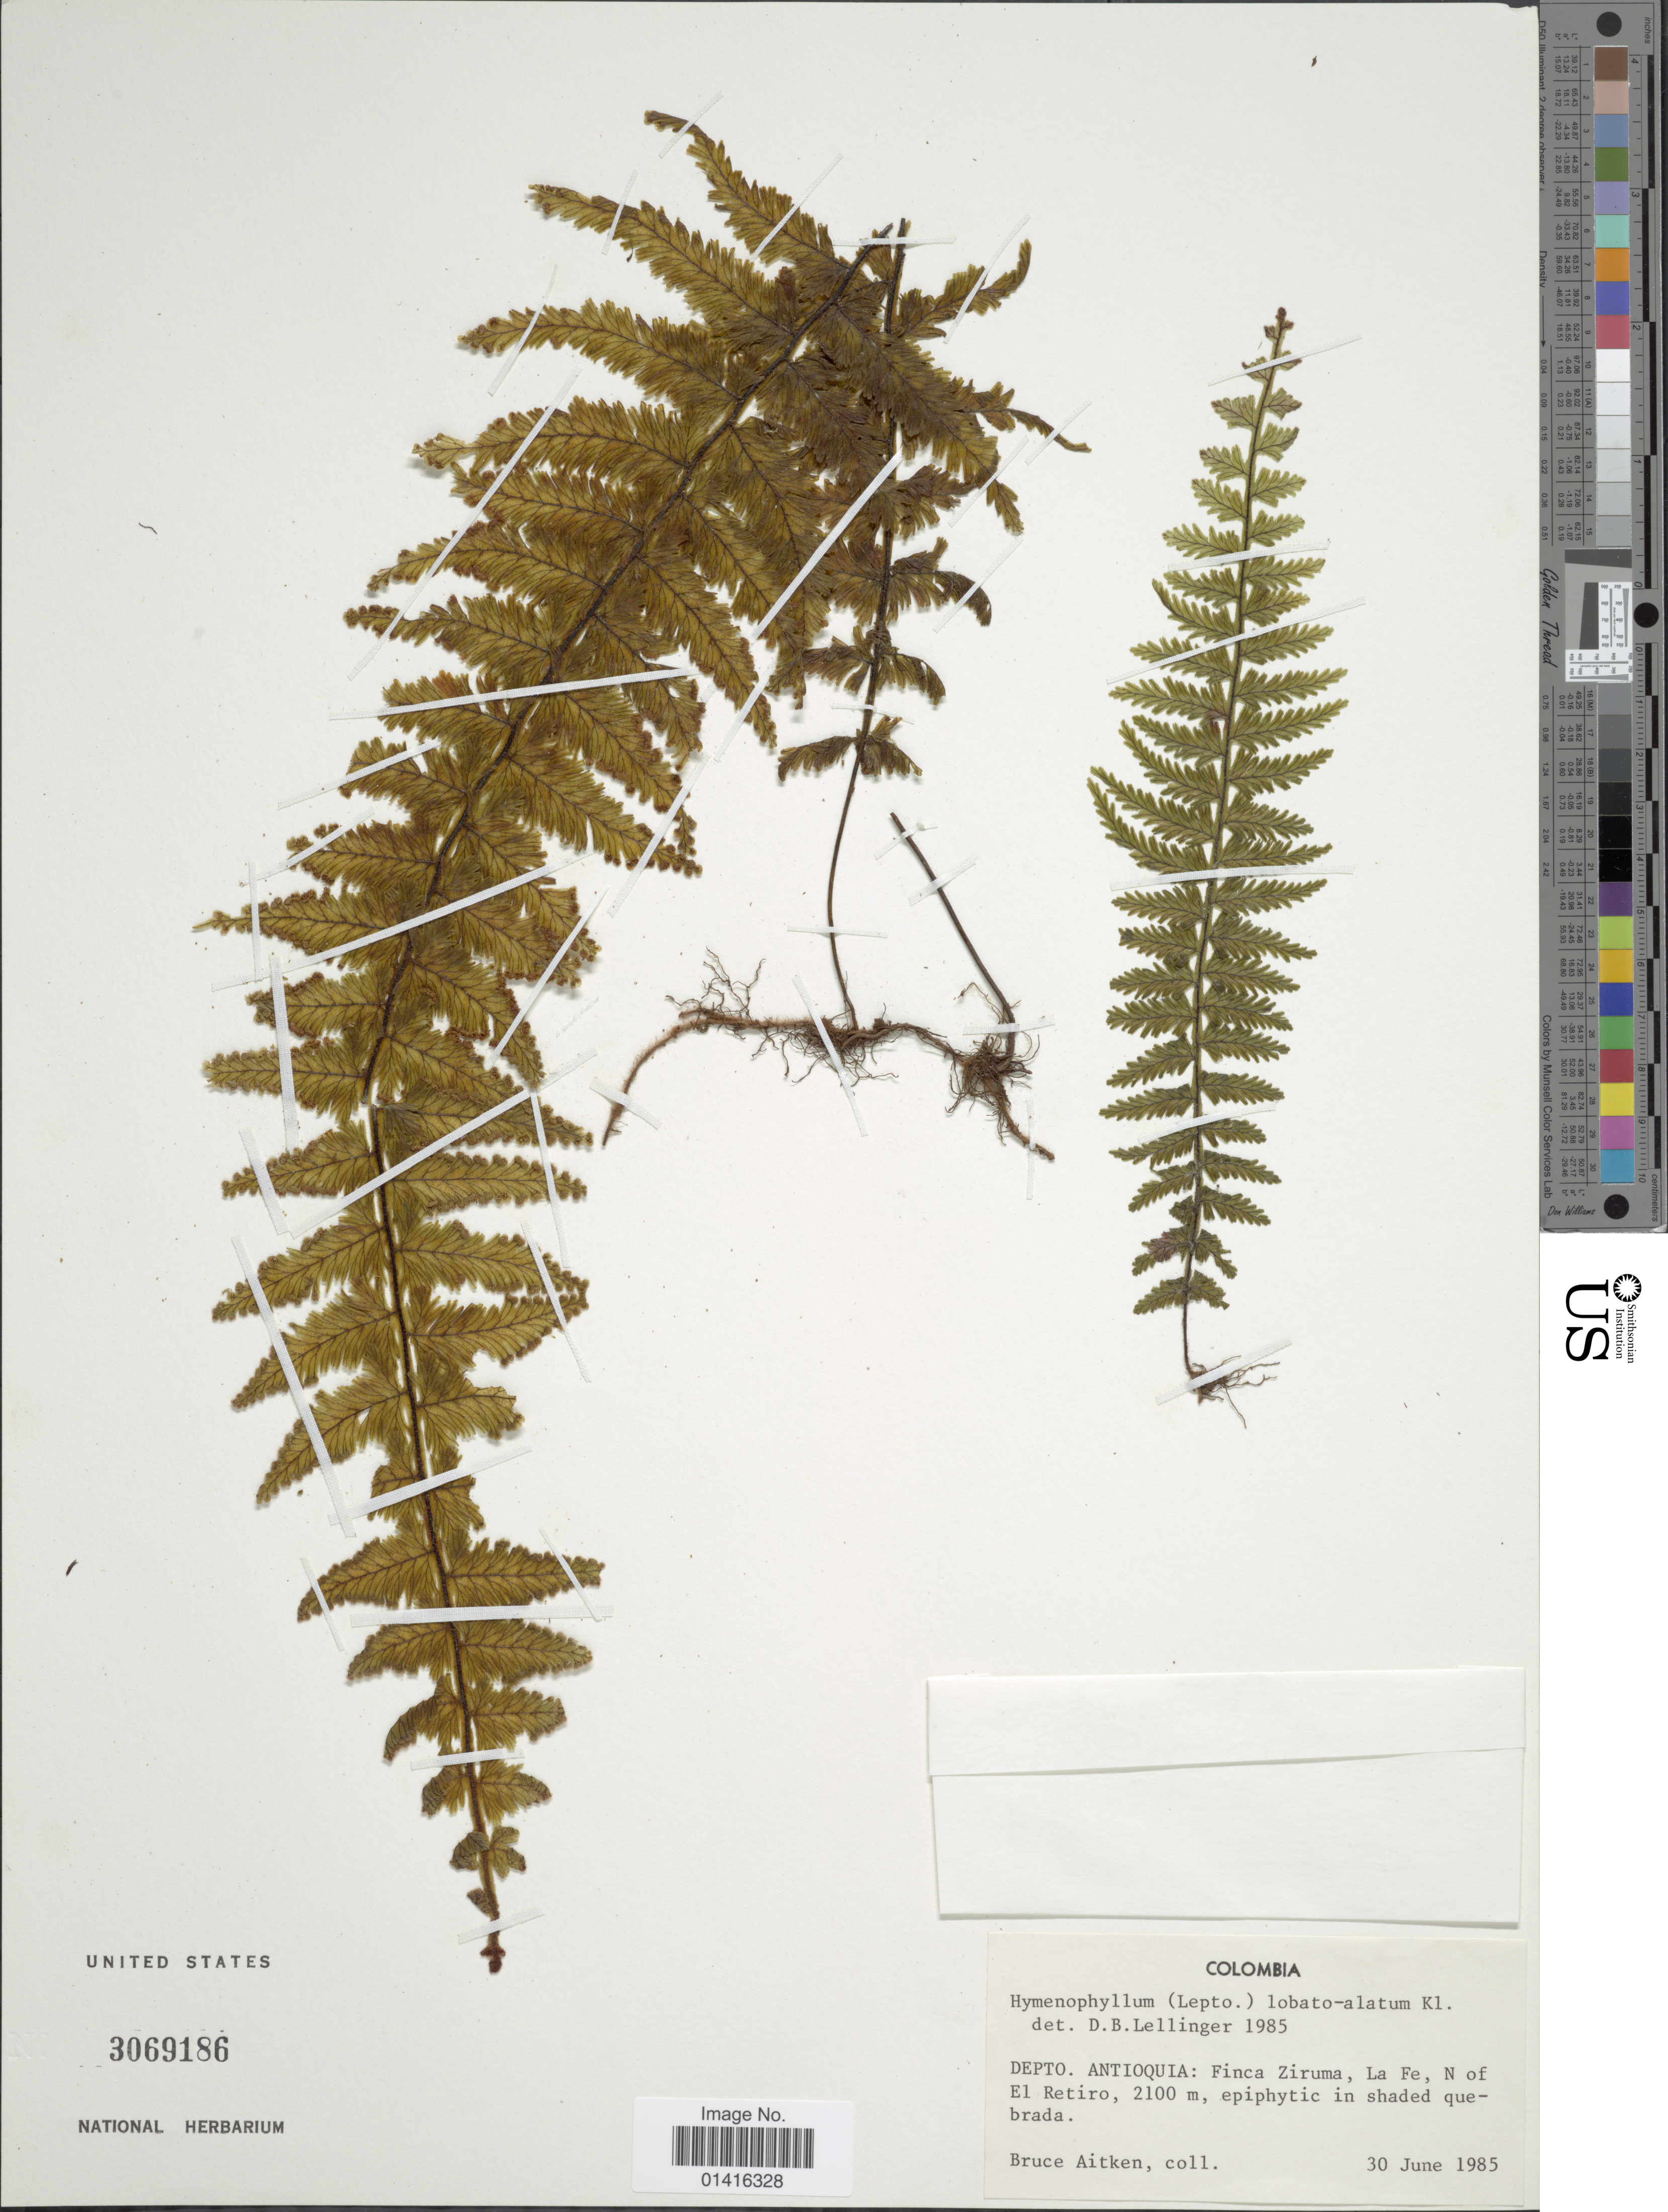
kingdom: Plantae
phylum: Tracheophyta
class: Polypodiopsida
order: Hymenophyllales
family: Hymenophyllaceae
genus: Hymenophyllum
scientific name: Hymenophyllum lobatoalatum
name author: Klotzsch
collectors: B. Aitken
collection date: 1985-06-30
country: Colombia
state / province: Antioquia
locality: Finca Ziruma, La Fe, N of El Retiro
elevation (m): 2100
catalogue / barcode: US 3069186